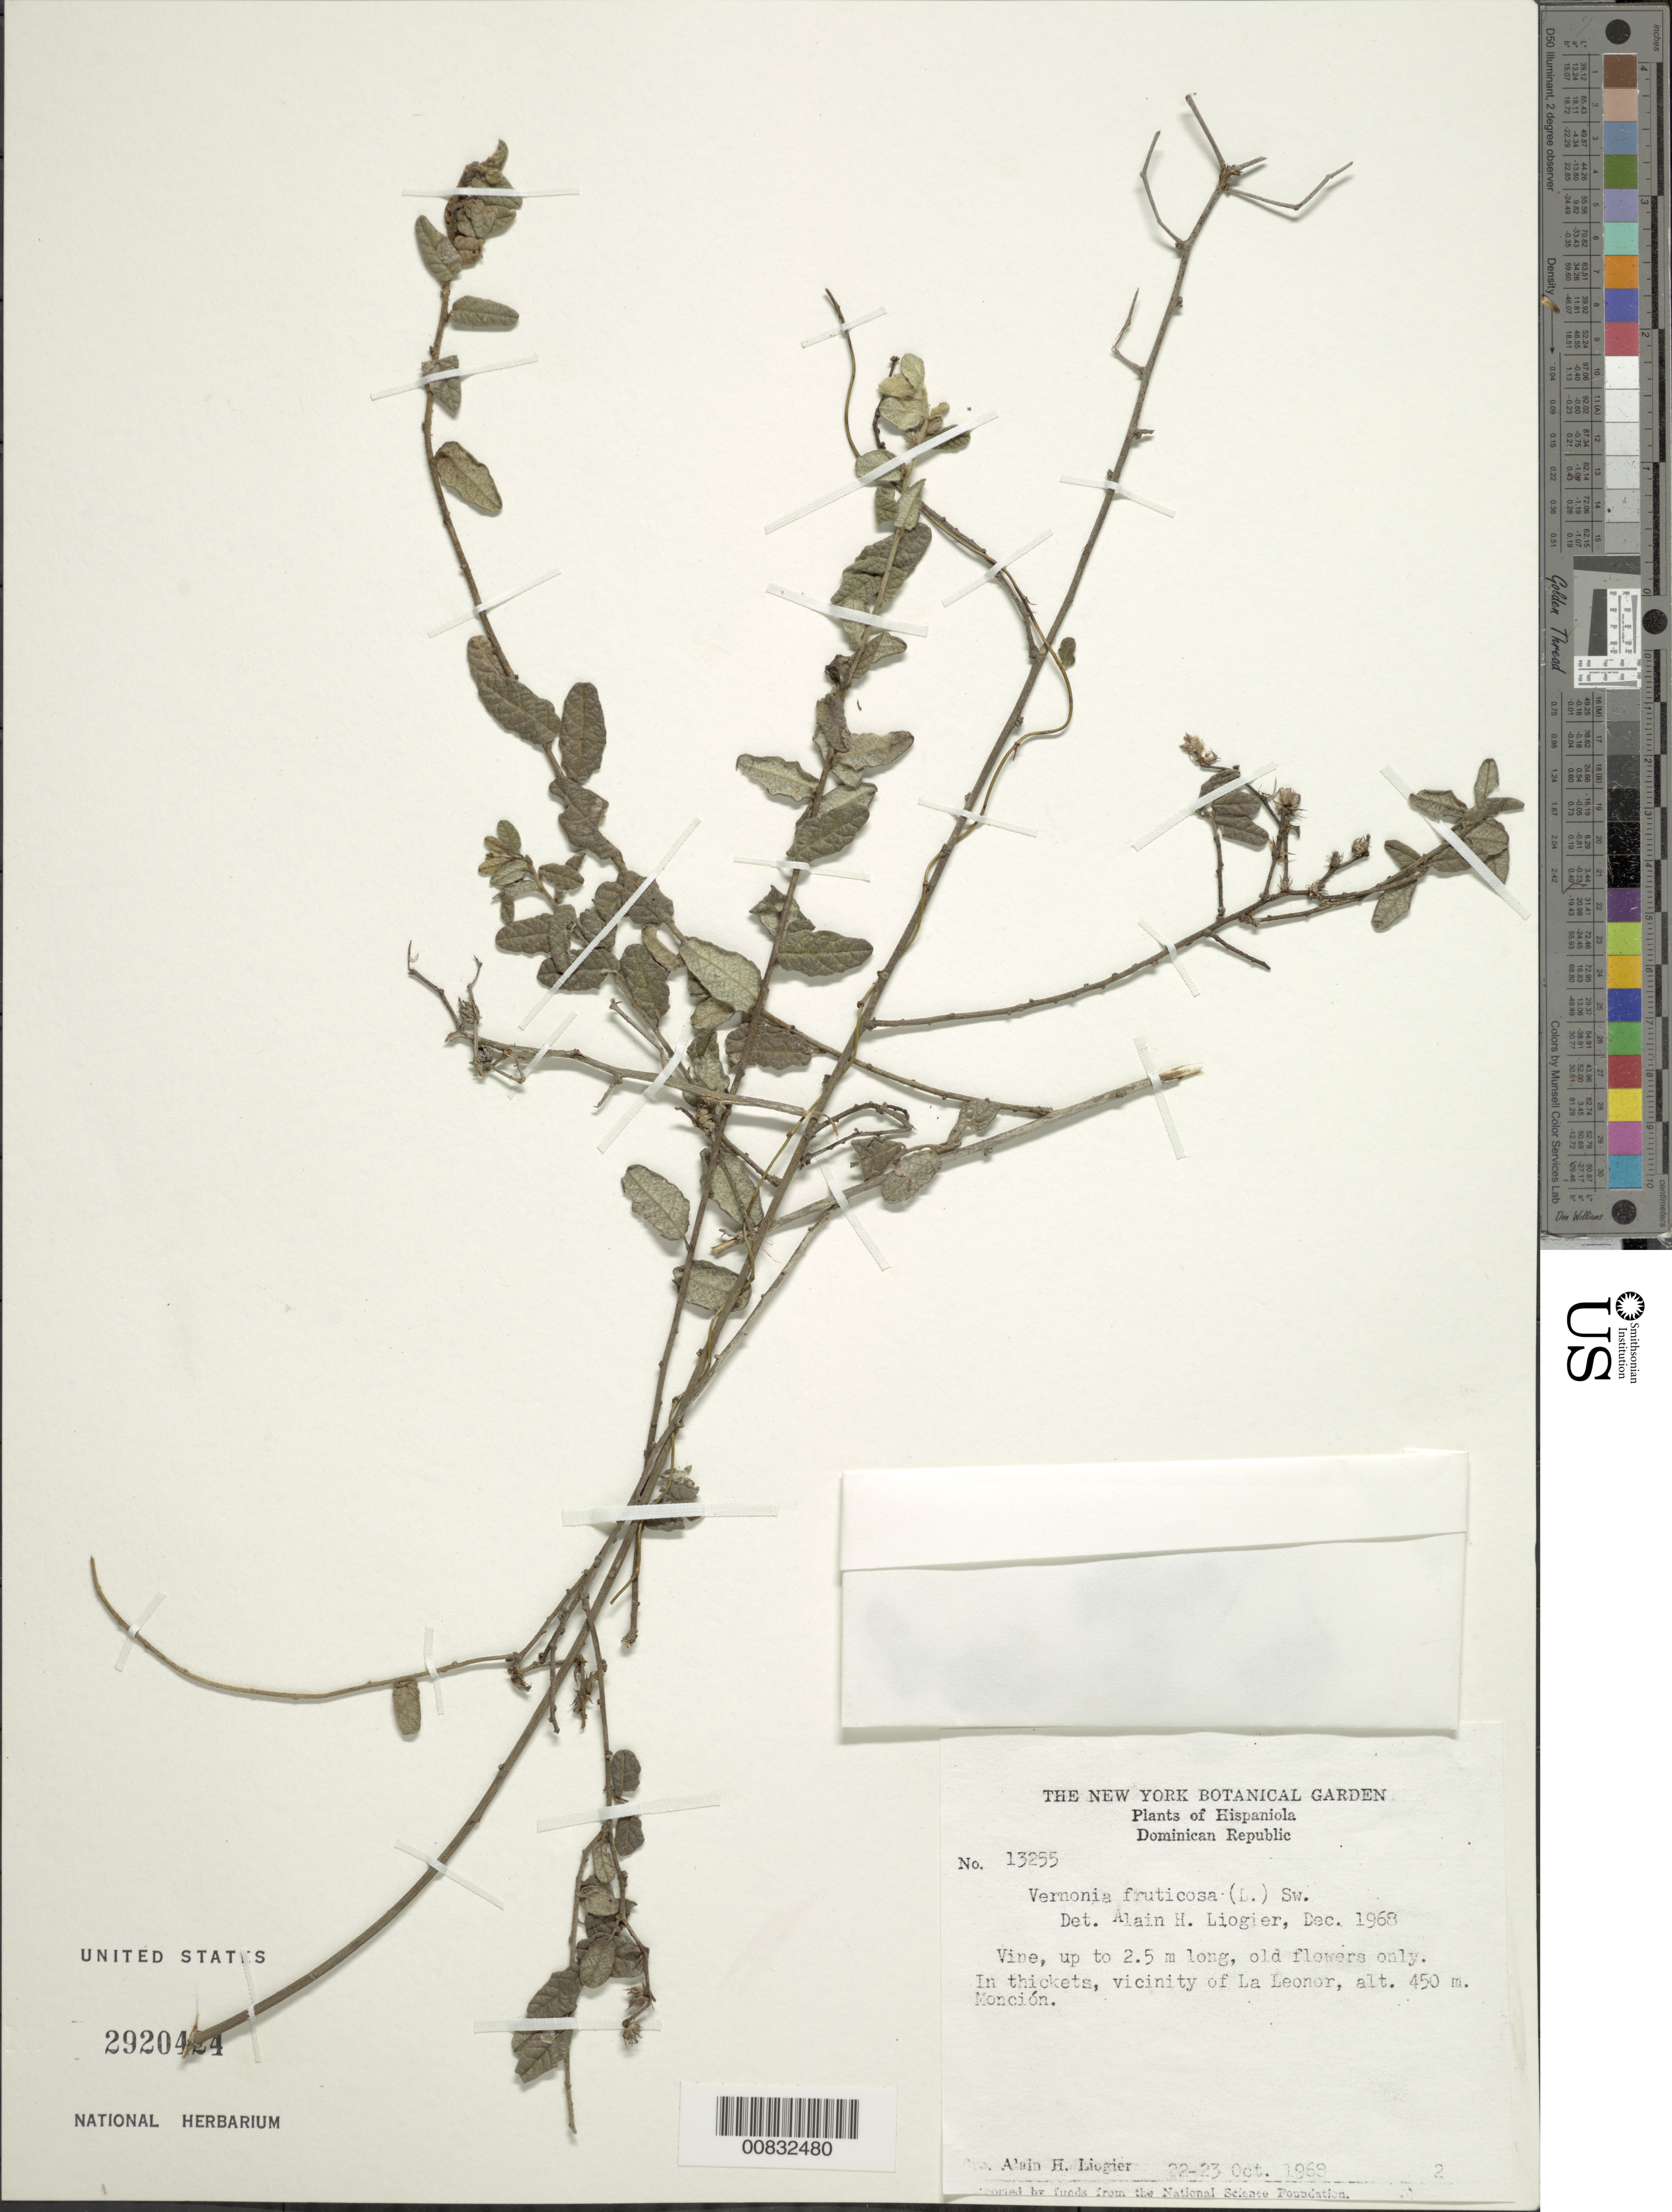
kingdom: Plantae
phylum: Tracheophyta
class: Magnoliopsida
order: Asterales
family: Asteraceae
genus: Lepidaploa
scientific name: Lepidaploa fruticosa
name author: (L.) H. Rob.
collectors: A. H. Liogier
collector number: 13255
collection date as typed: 22 Oct 1968 to 23 Oct 1968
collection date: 1968-10-22/1968-10-23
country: Dominican Republic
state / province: Monte Cristi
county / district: Monción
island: Hispaniola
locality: Vicinity of La Leonor, Monción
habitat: In thickets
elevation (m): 450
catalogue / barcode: US 2920424